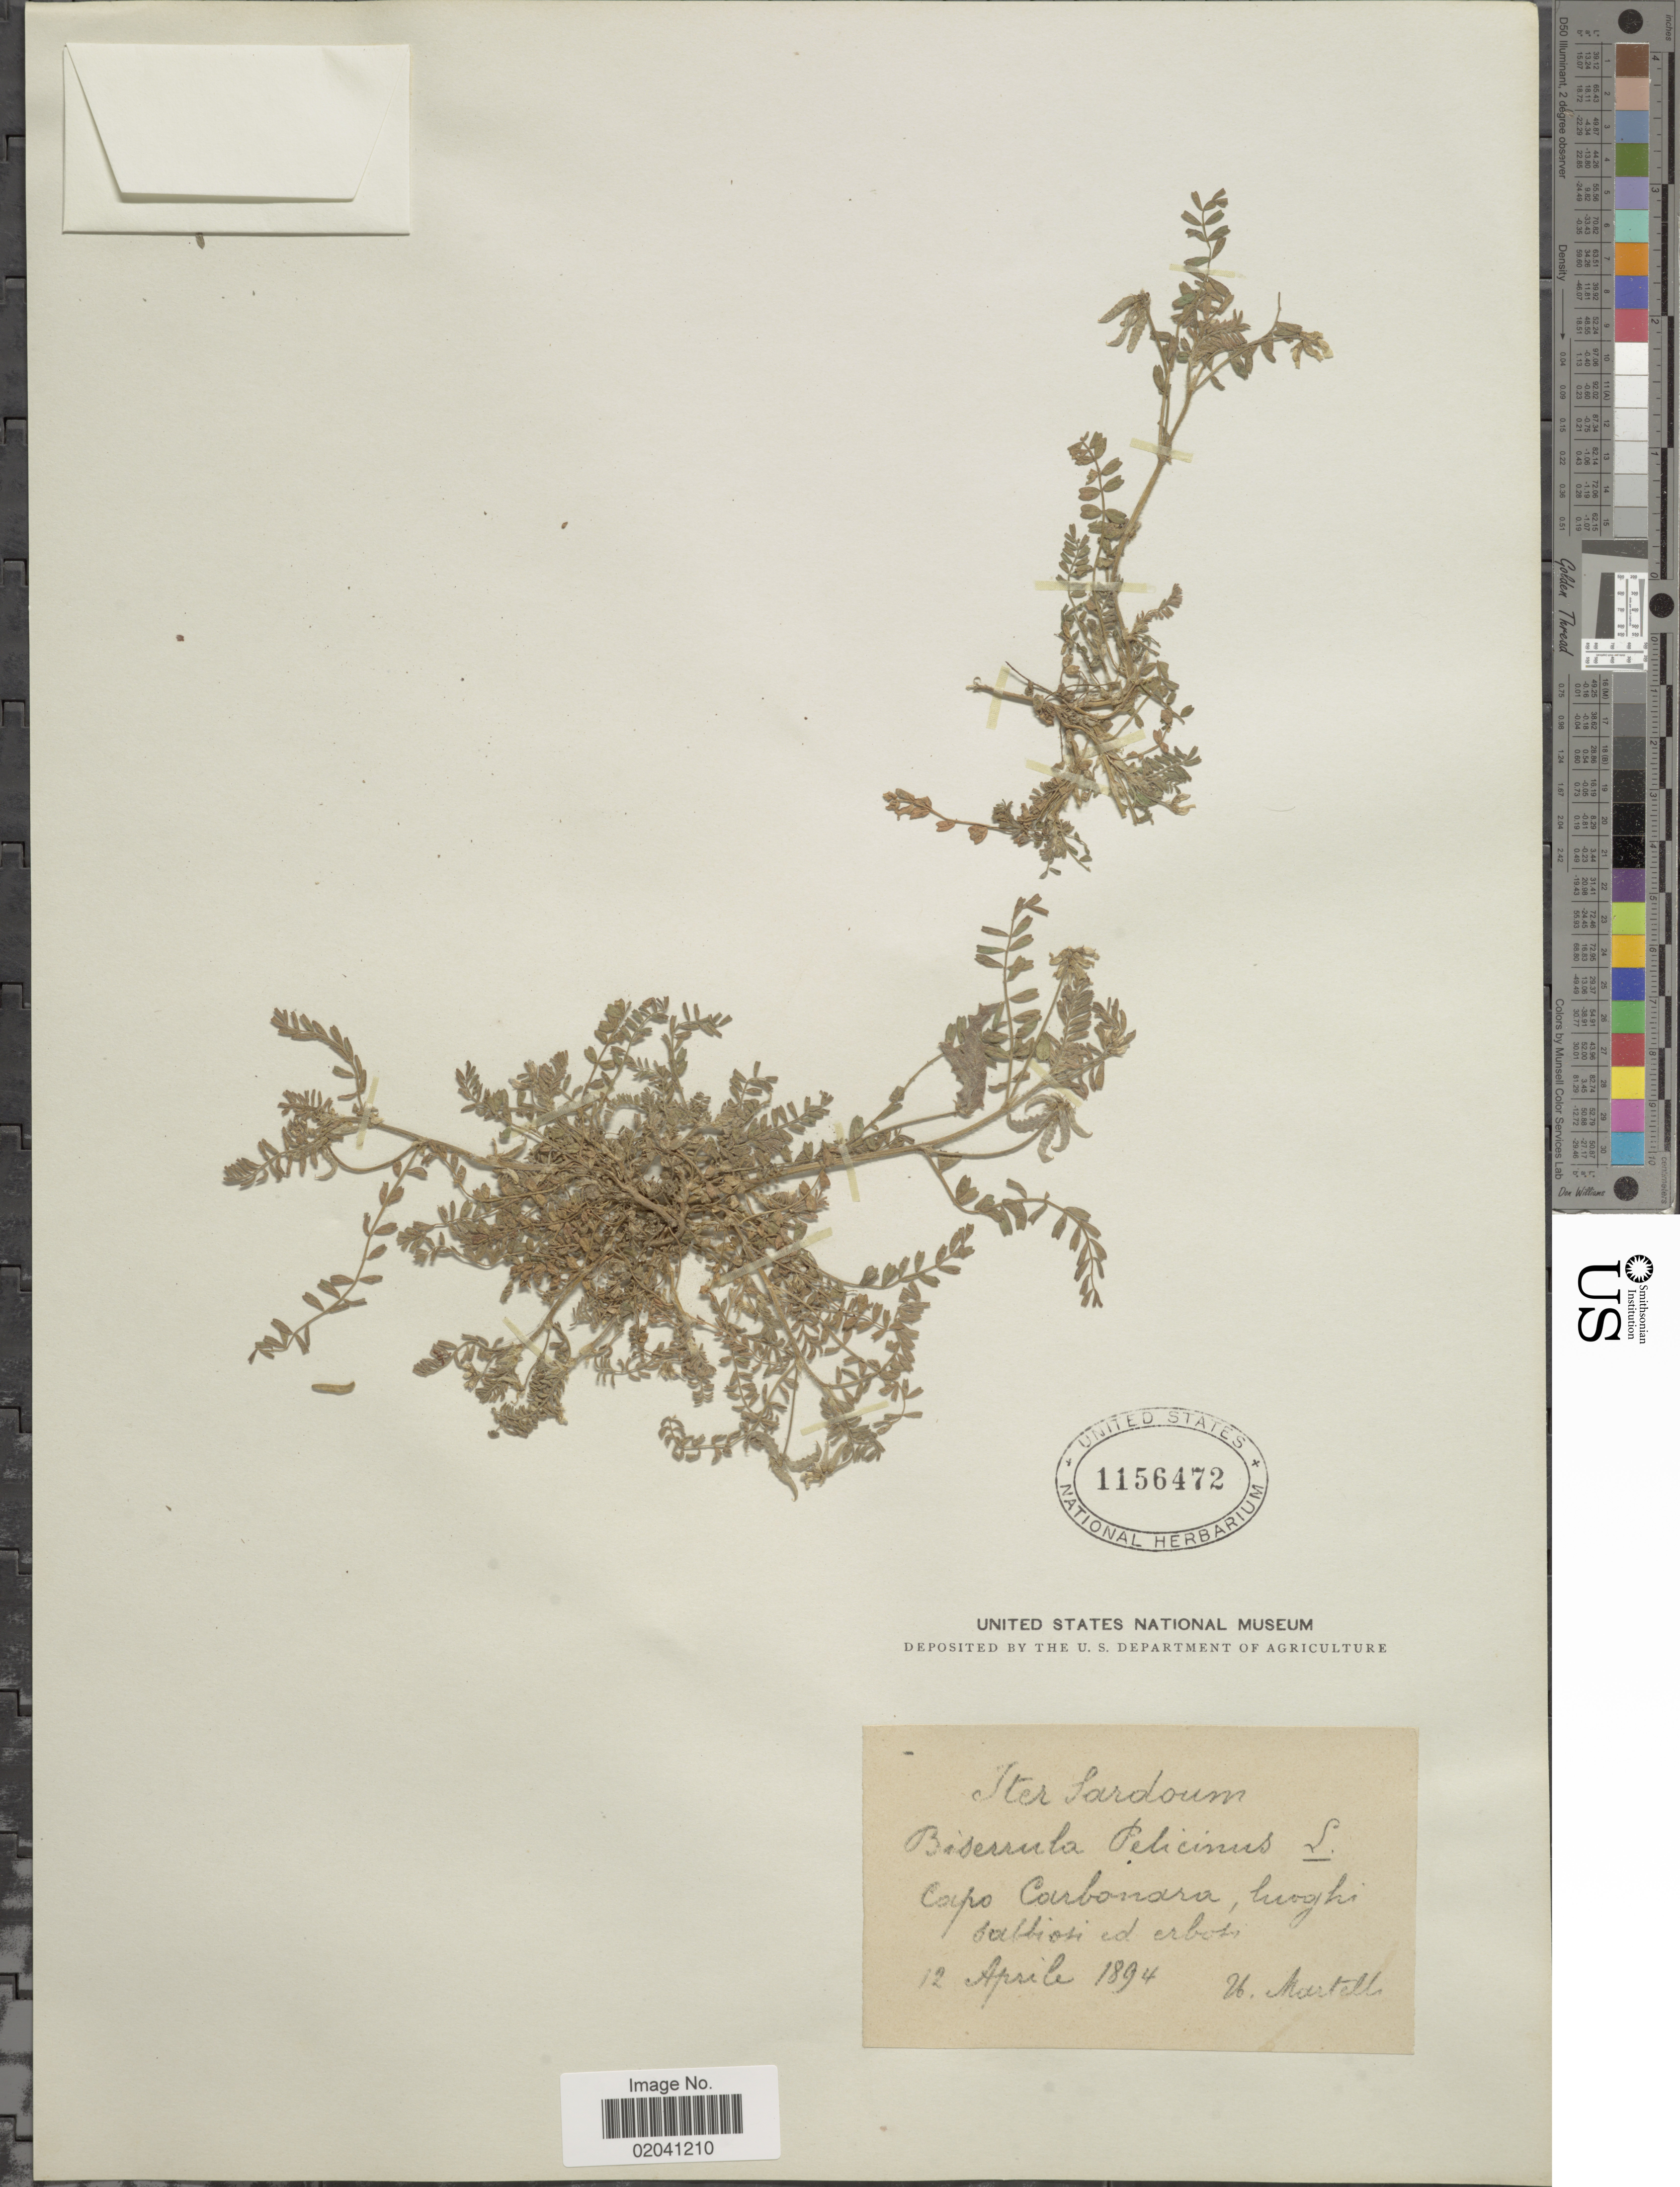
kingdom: Plantae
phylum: Tracheophyta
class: Magnoliopsida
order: Fabales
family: Fabaceae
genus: Biserrula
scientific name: Biserrula pelecinus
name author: L.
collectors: U. Martelli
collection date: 1894-04-12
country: Italy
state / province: Sardegna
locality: Iter Sardooum. Capo Carbonara, Moghi sabbiosi ed erboso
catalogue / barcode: US 1156472